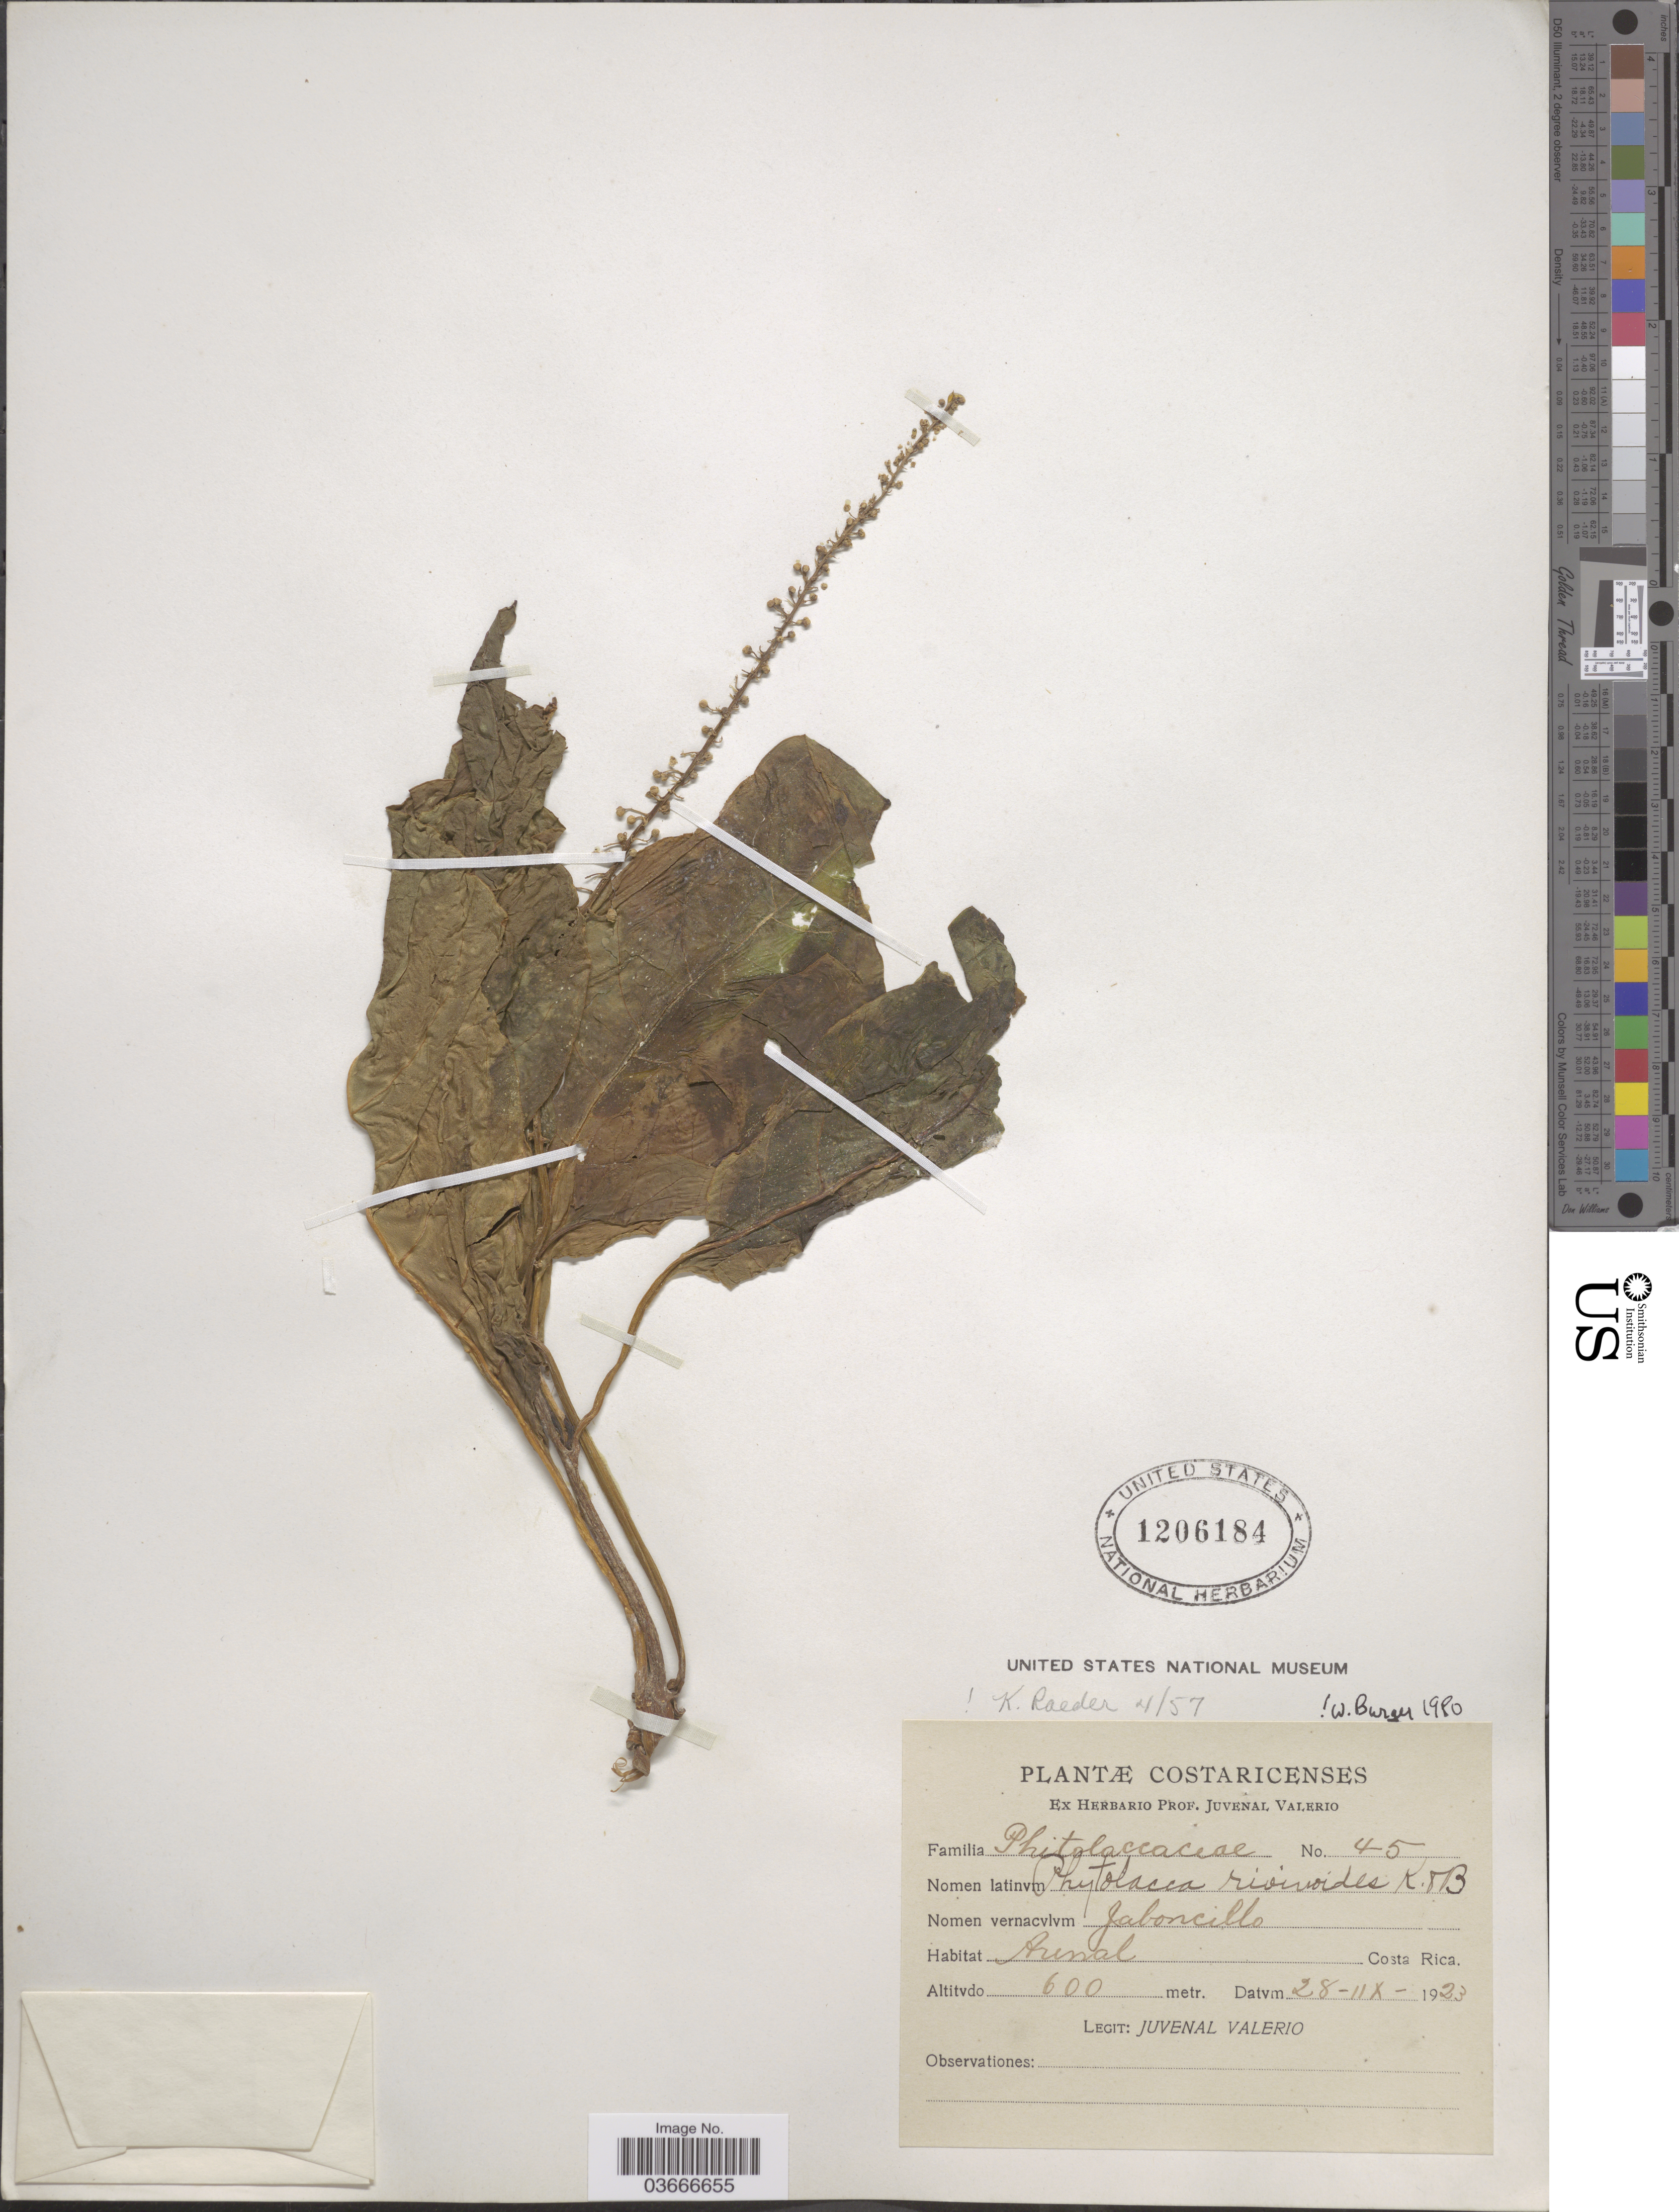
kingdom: Plantae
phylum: Tracheophyta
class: Magnoliopsida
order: Caryophyllales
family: Phytolaccaceae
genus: Phytolacca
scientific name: Phytolacca rivinoides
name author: Kunth & C.D. Bouché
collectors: J. Valerio R.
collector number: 45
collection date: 1923-12-28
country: Costa Rica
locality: Arenal.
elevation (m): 600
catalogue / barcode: US 1206184